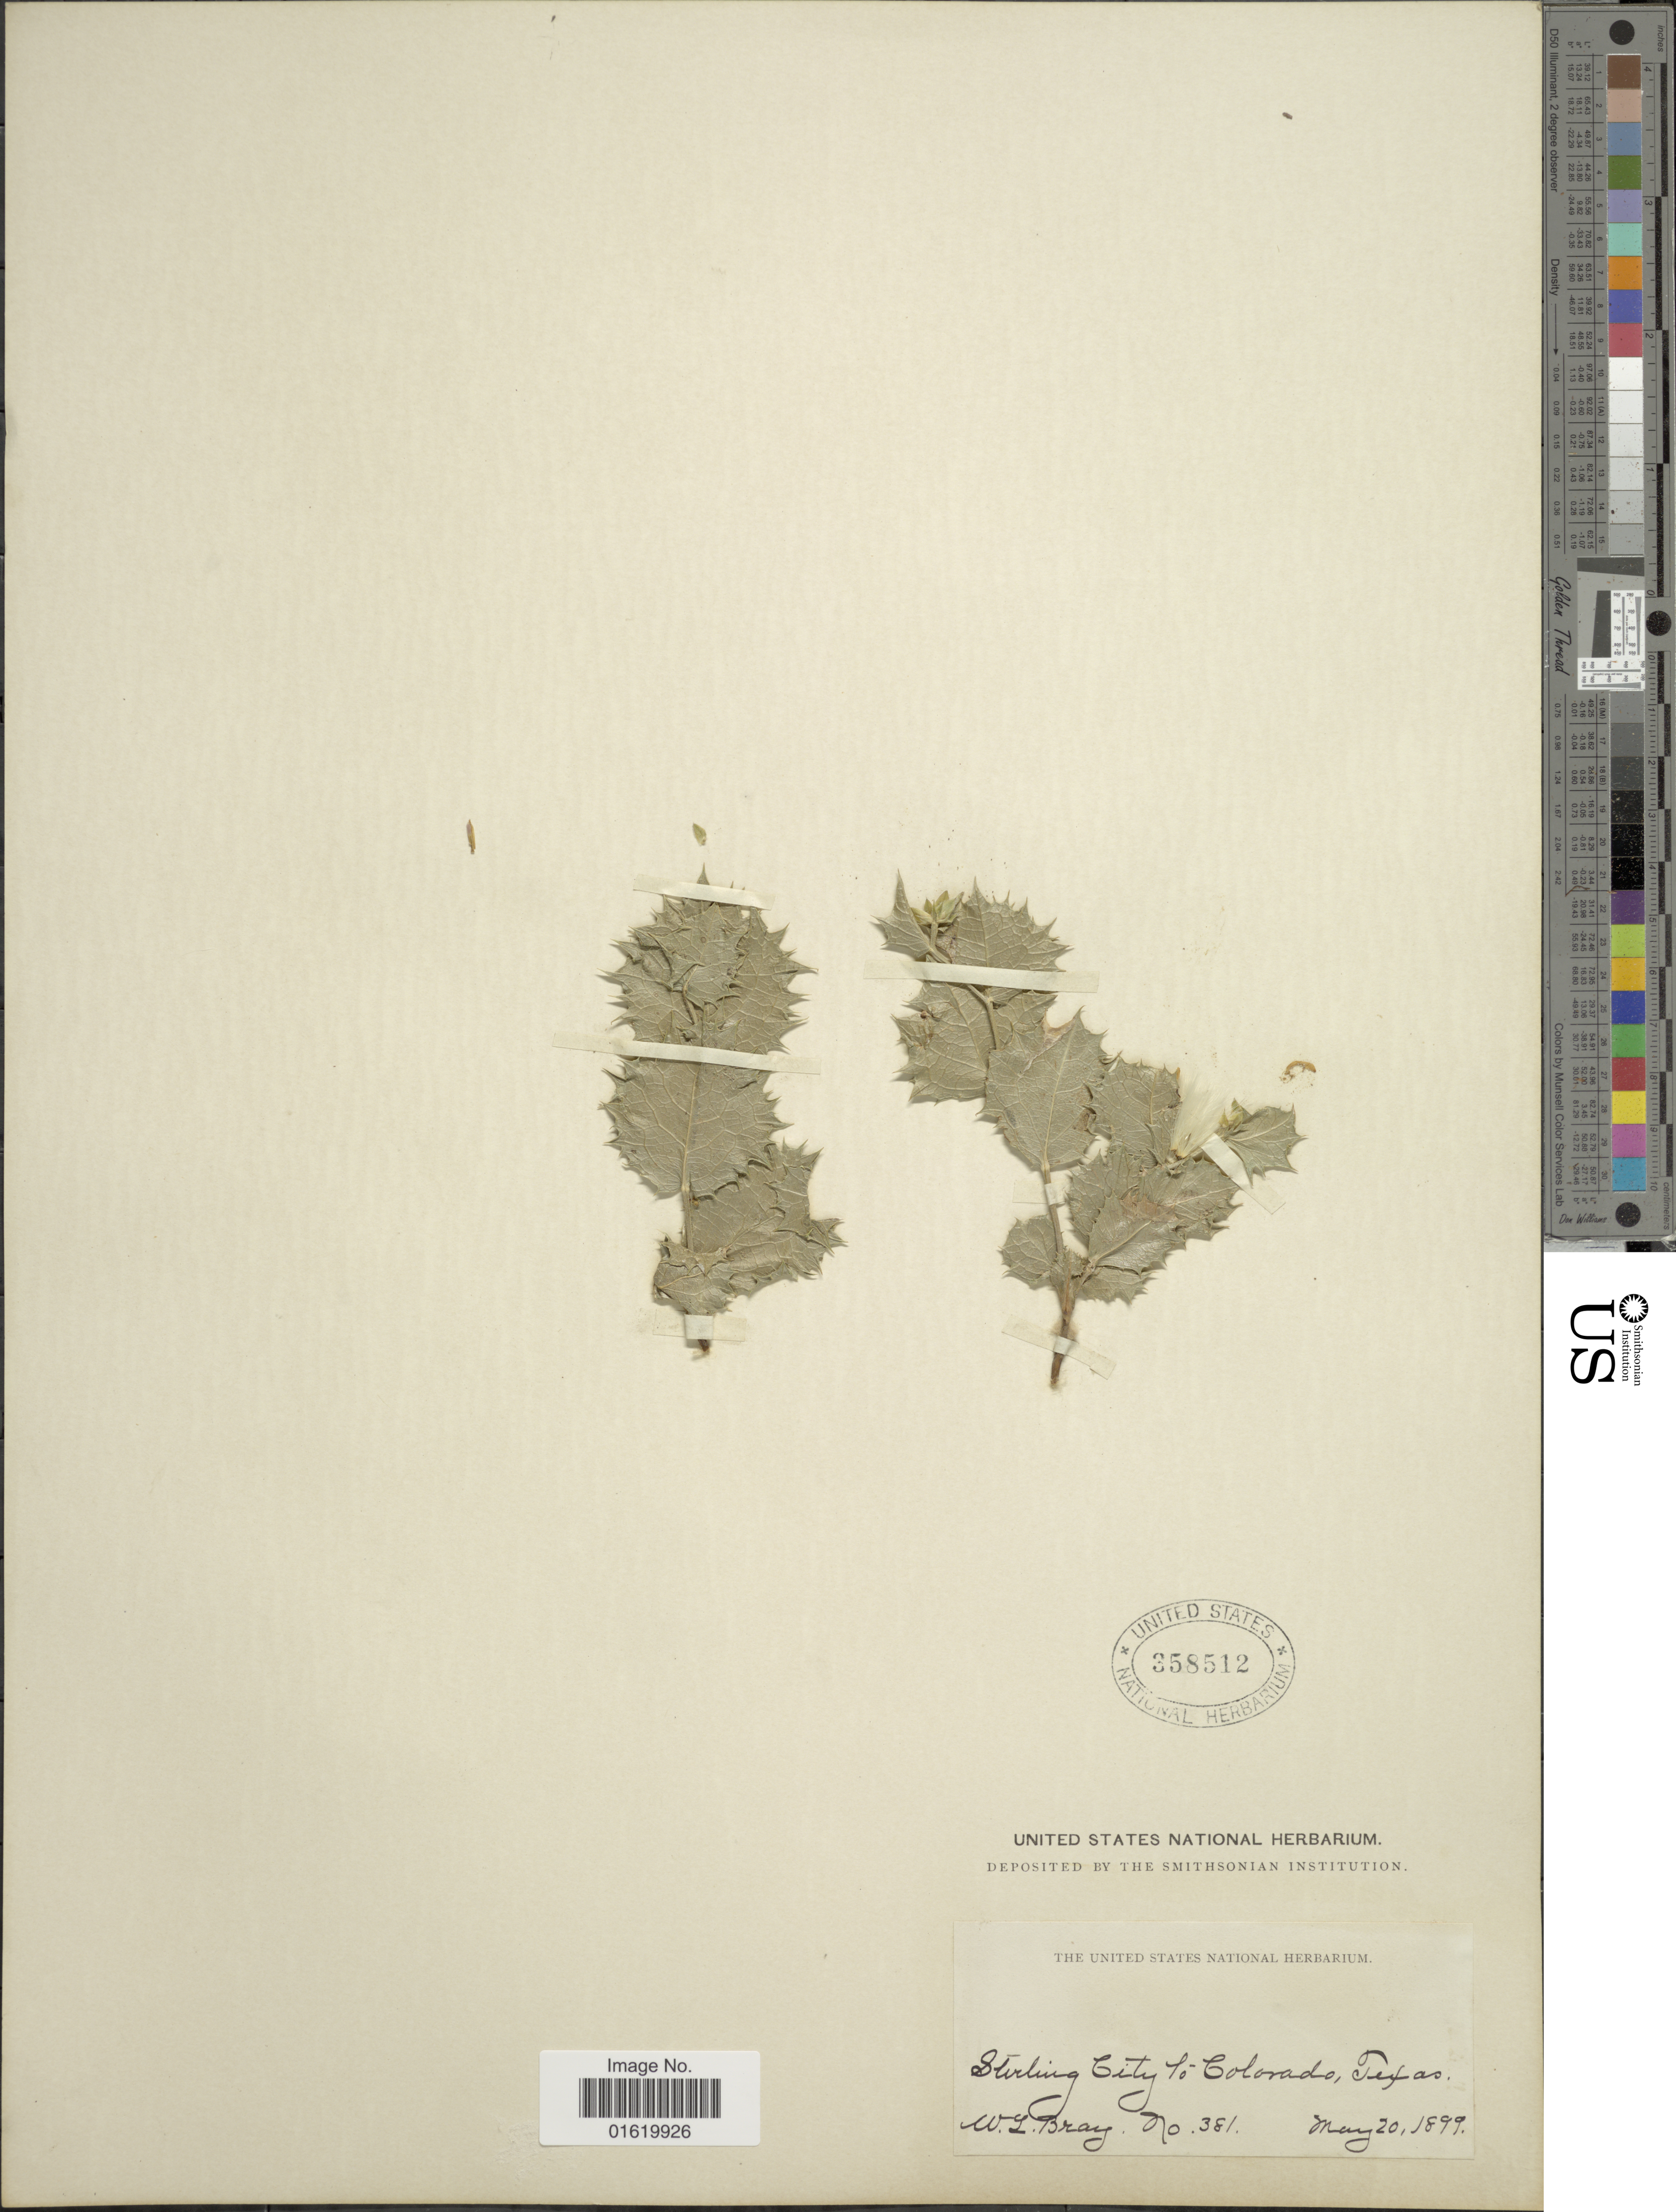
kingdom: Plantae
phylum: Tracheophyta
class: Magnoliopsida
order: Asterales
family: Asteraceae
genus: Acourtia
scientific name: Acourtia nana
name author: (A. Gray) Reveal & R.M. King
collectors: W. L. Bray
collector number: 381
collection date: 1899-05-20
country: United States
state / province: Texas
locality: Sterling City to Colorado.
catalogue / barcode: US 358512